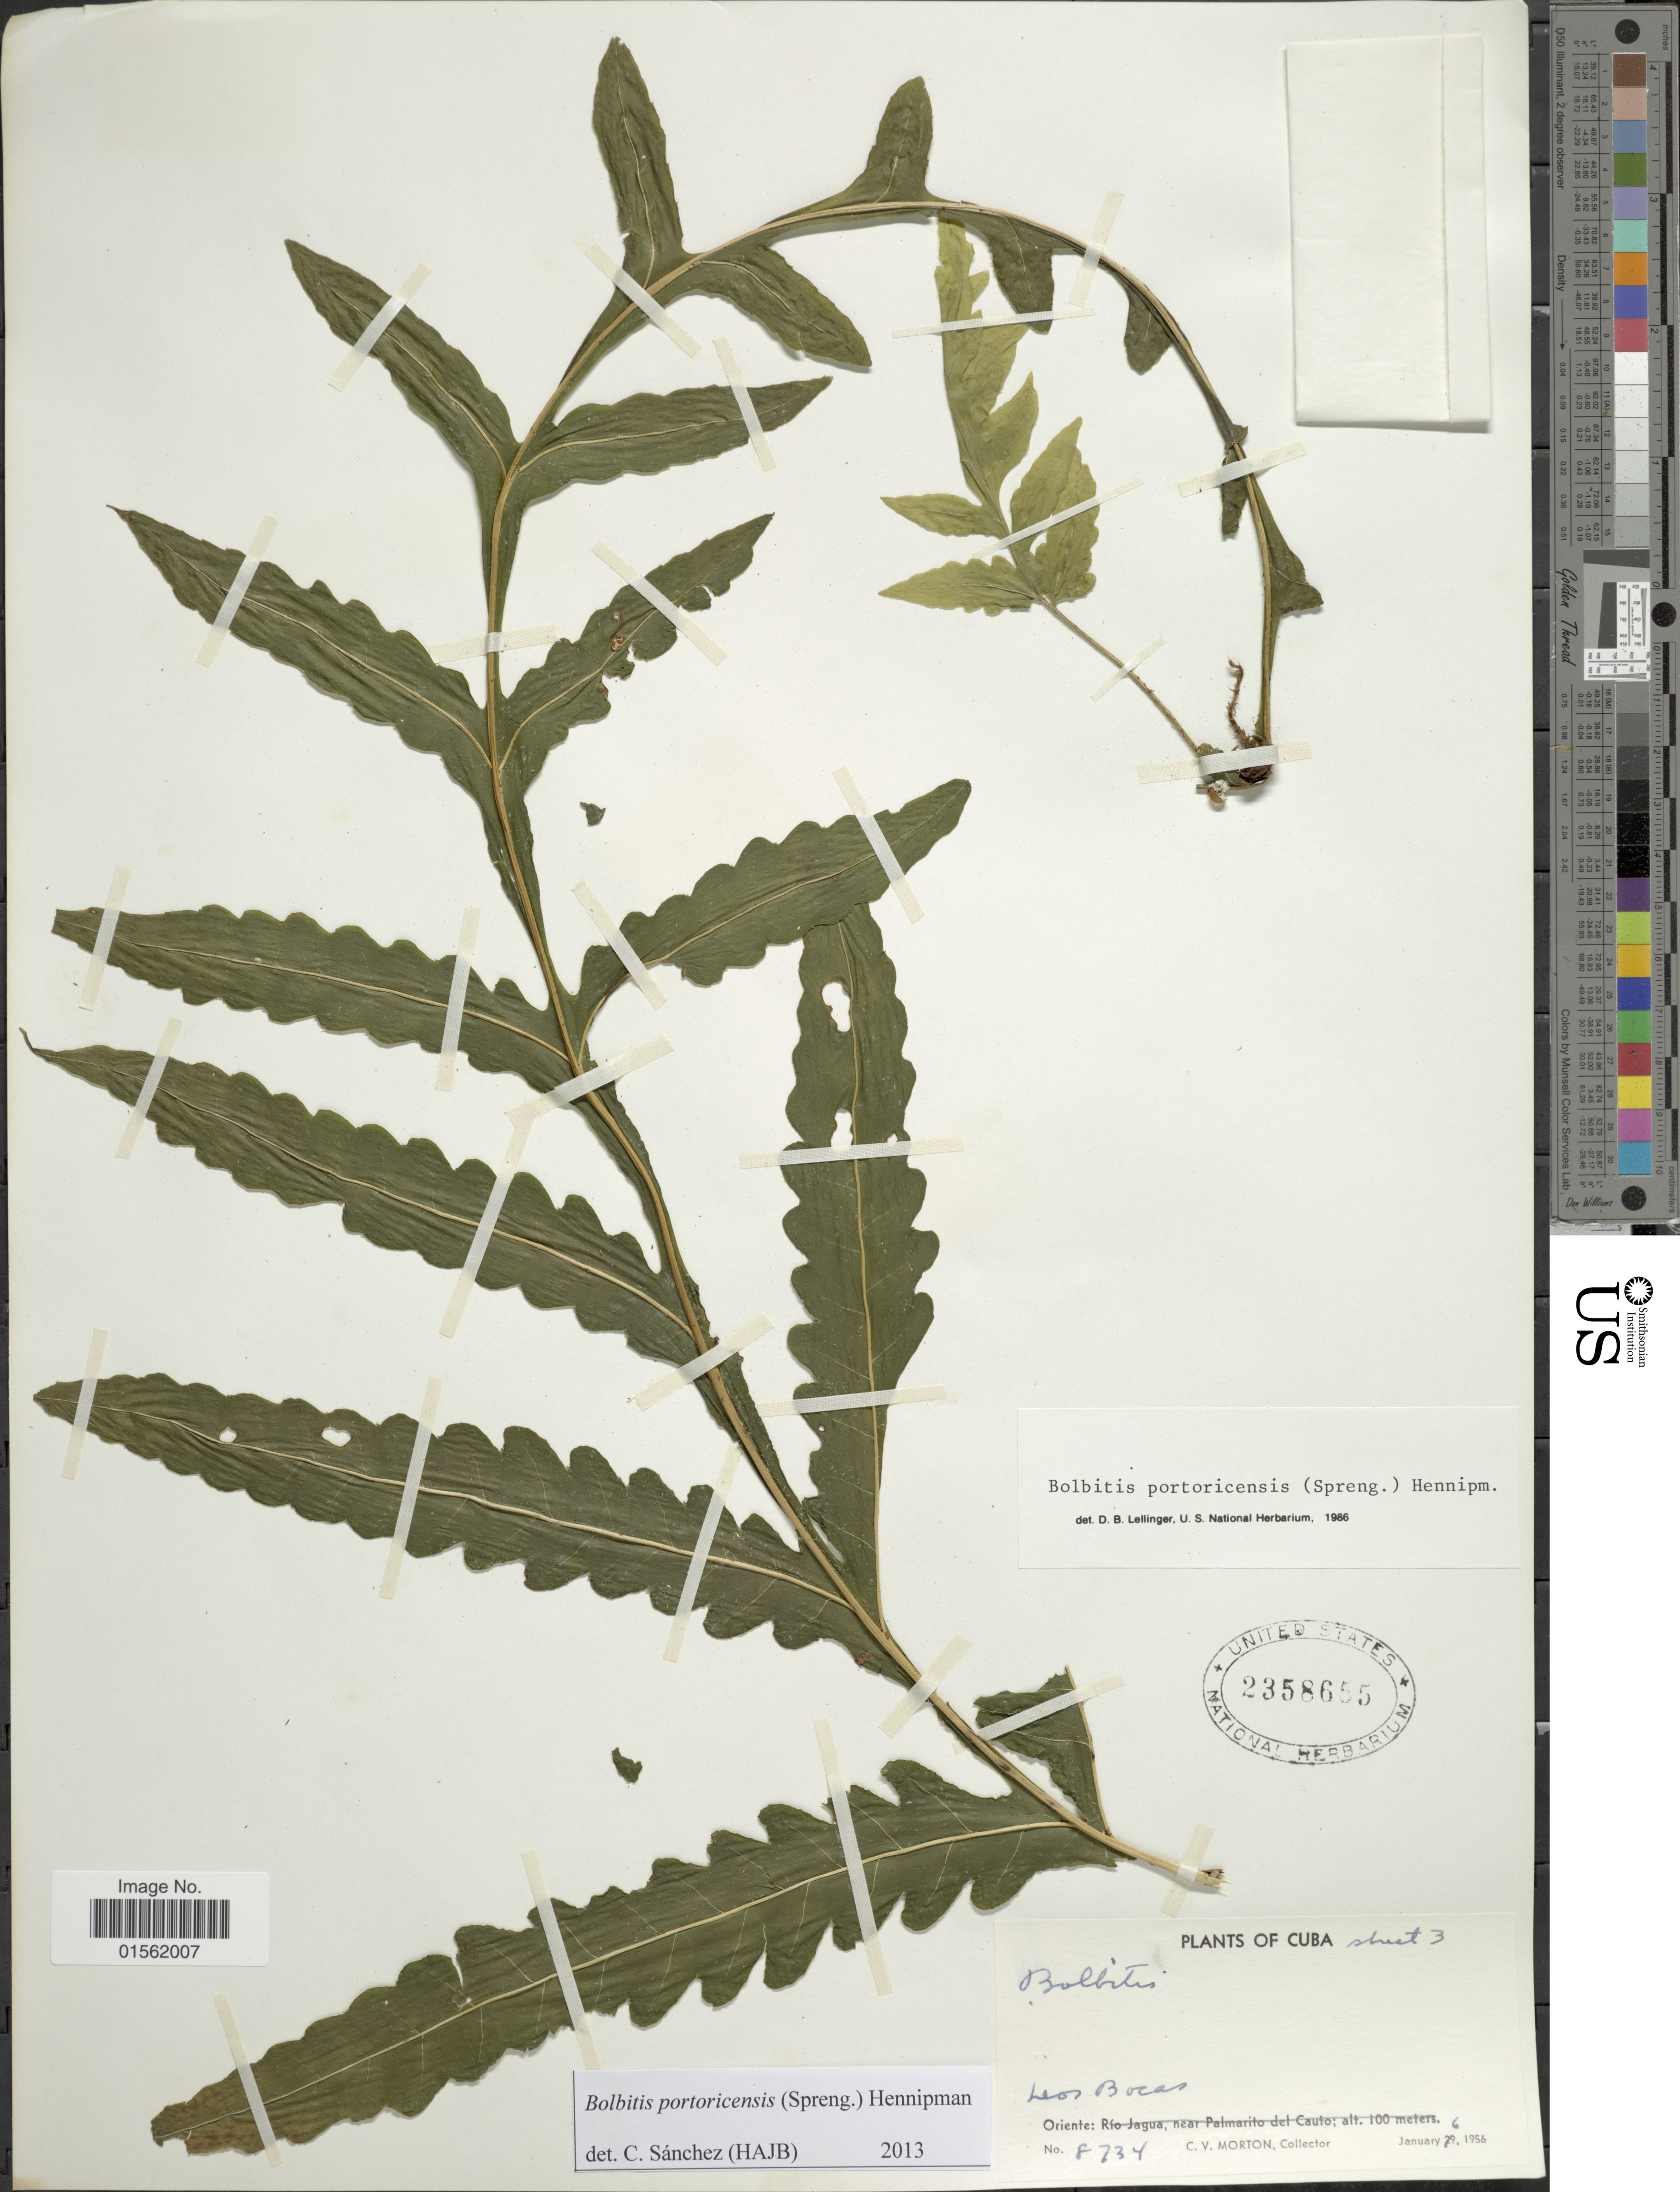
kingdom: Plantae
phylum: Tracheophyta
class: Polypodiopsida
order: Polypodiales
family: Dryopteridaceae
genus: Bolbitis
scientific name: Bolbitis portoricensis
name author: (Spreng.) Hennipman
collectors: C. V. Morton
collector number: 8234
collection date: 1956-01-06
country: Cuba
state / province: Oriente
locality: Dos Bocos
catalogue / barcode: US 2358655